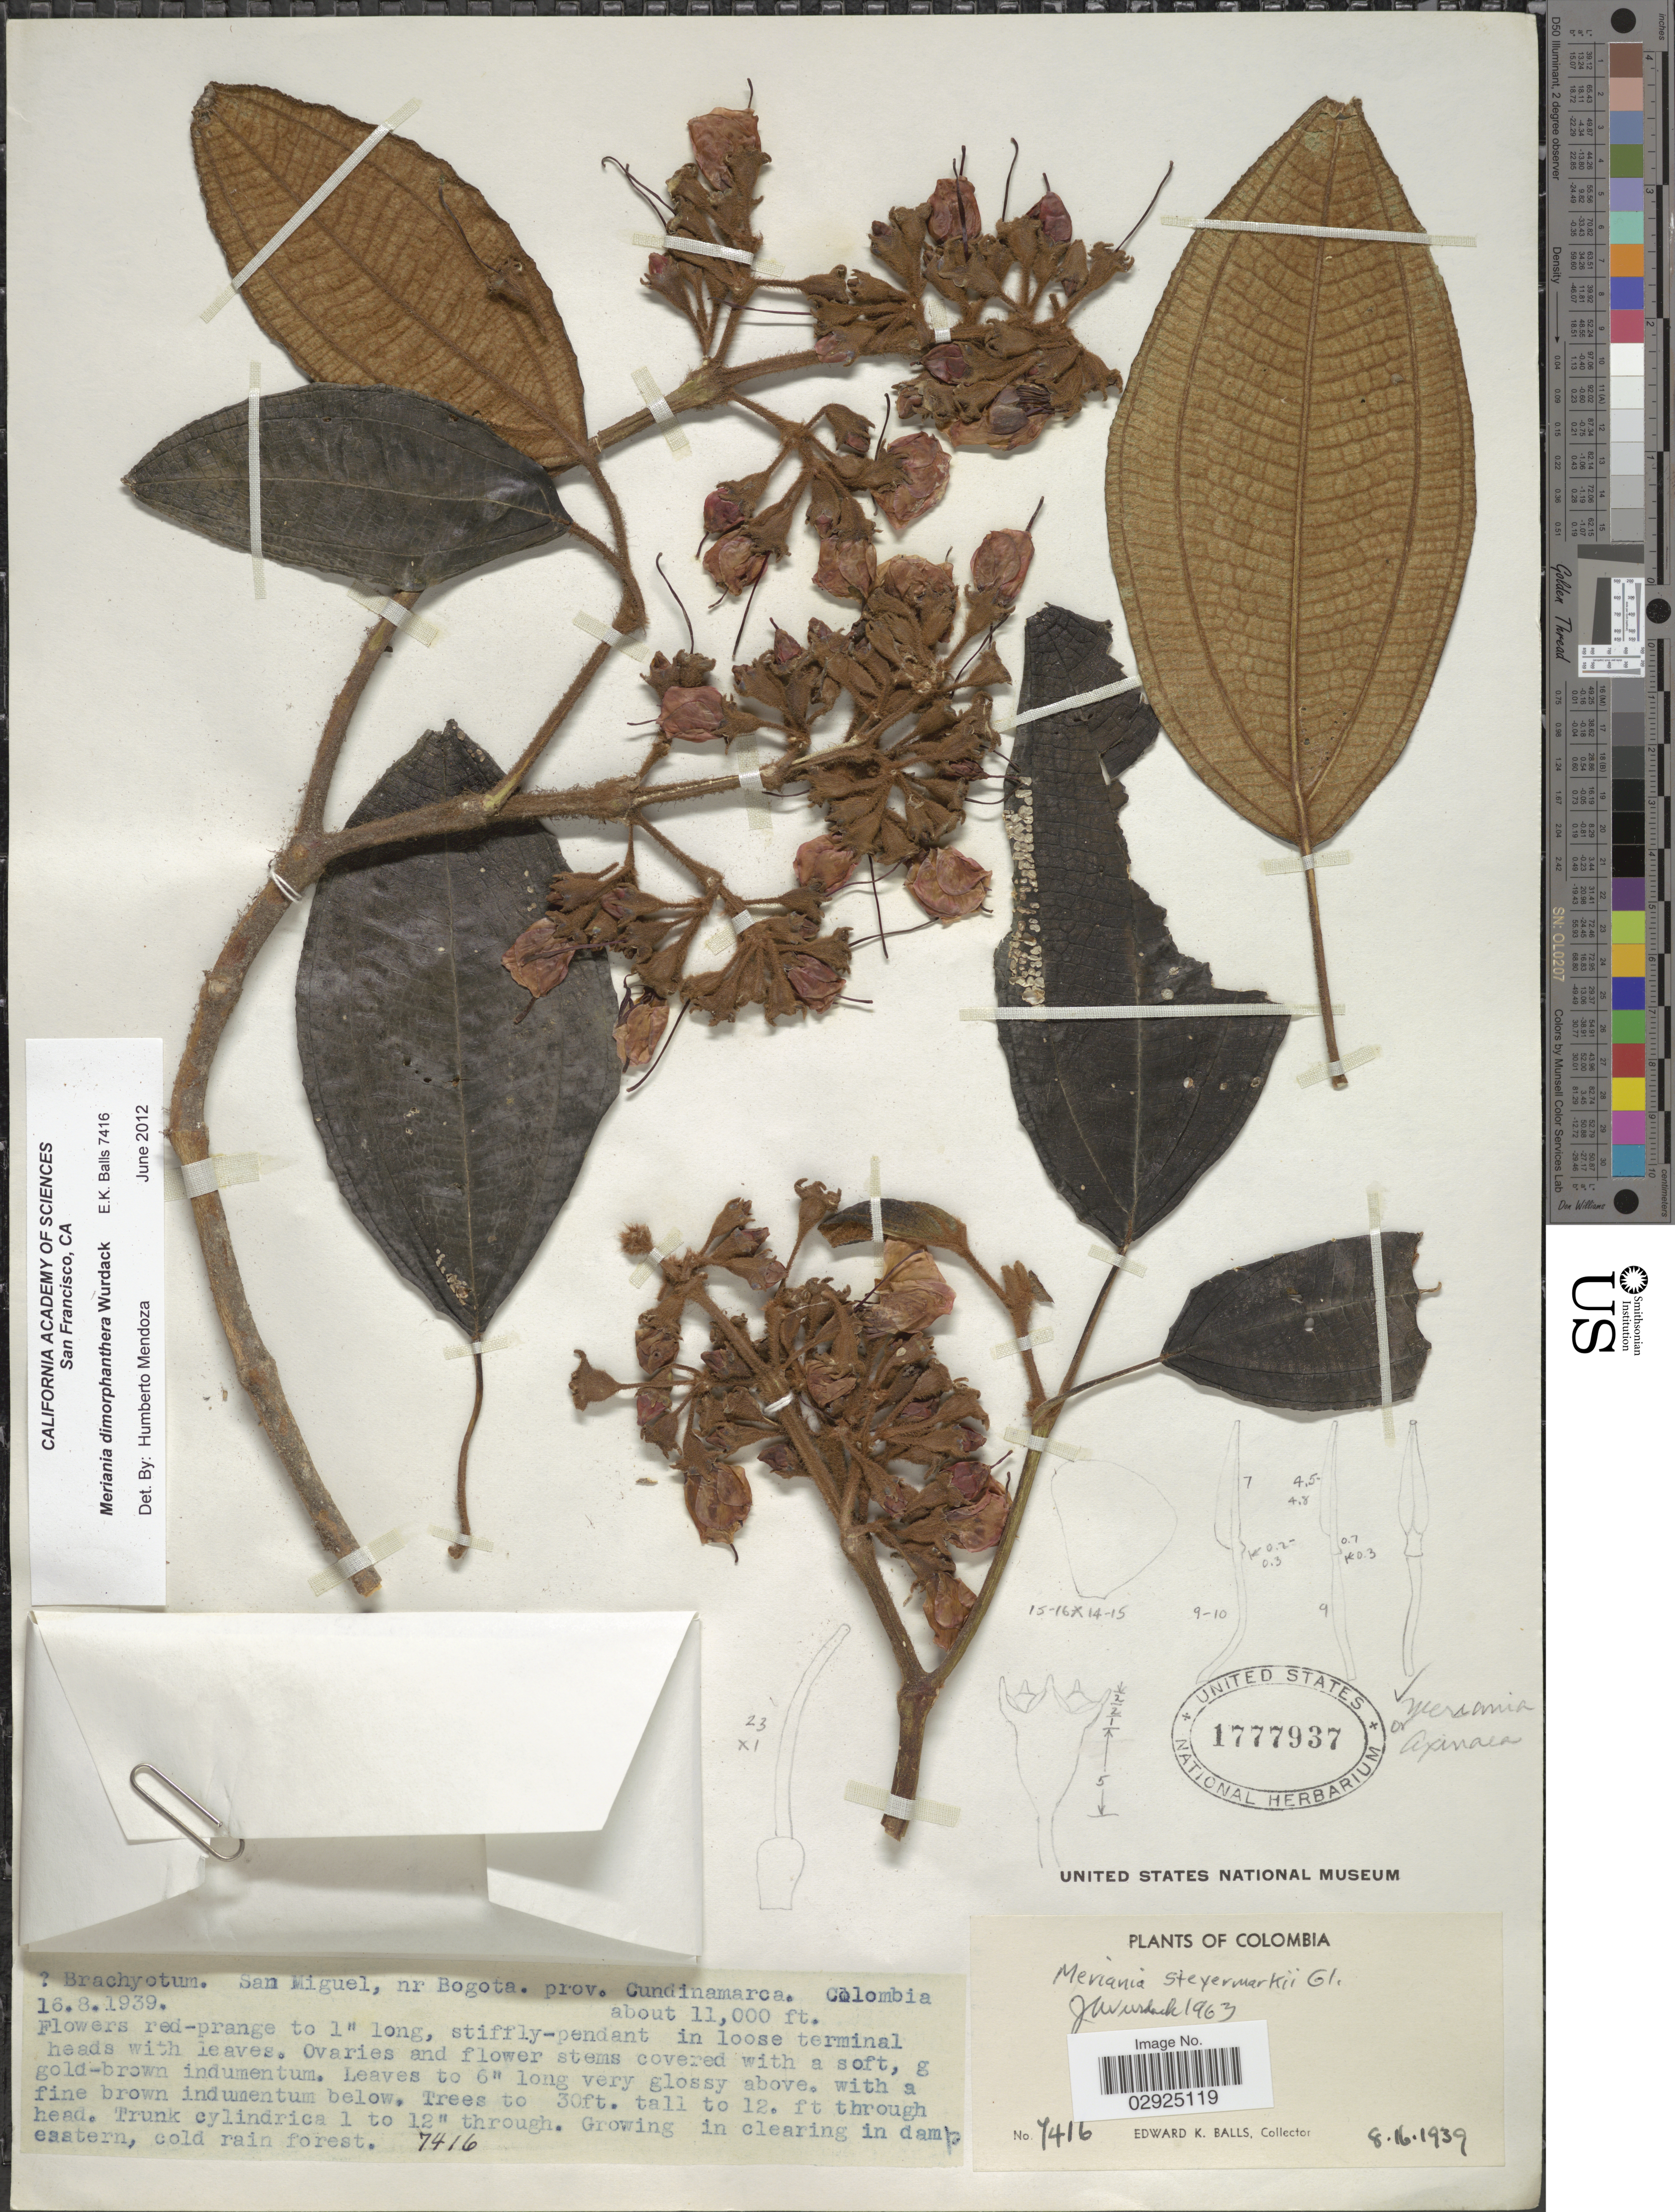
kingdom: Plantae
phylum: Tracheophyta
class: Magnoliopsida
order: Myrtales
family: Melastomataceae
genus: Meriania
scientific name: Meriania dimorphanthera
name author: Wurdack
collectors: E. K. Balls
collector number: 7416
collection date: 1939-08-16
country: Colombia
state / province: Cundinamarca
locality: San Miguel, nr. Bogota.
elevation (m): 3353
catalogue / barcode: US 1777937